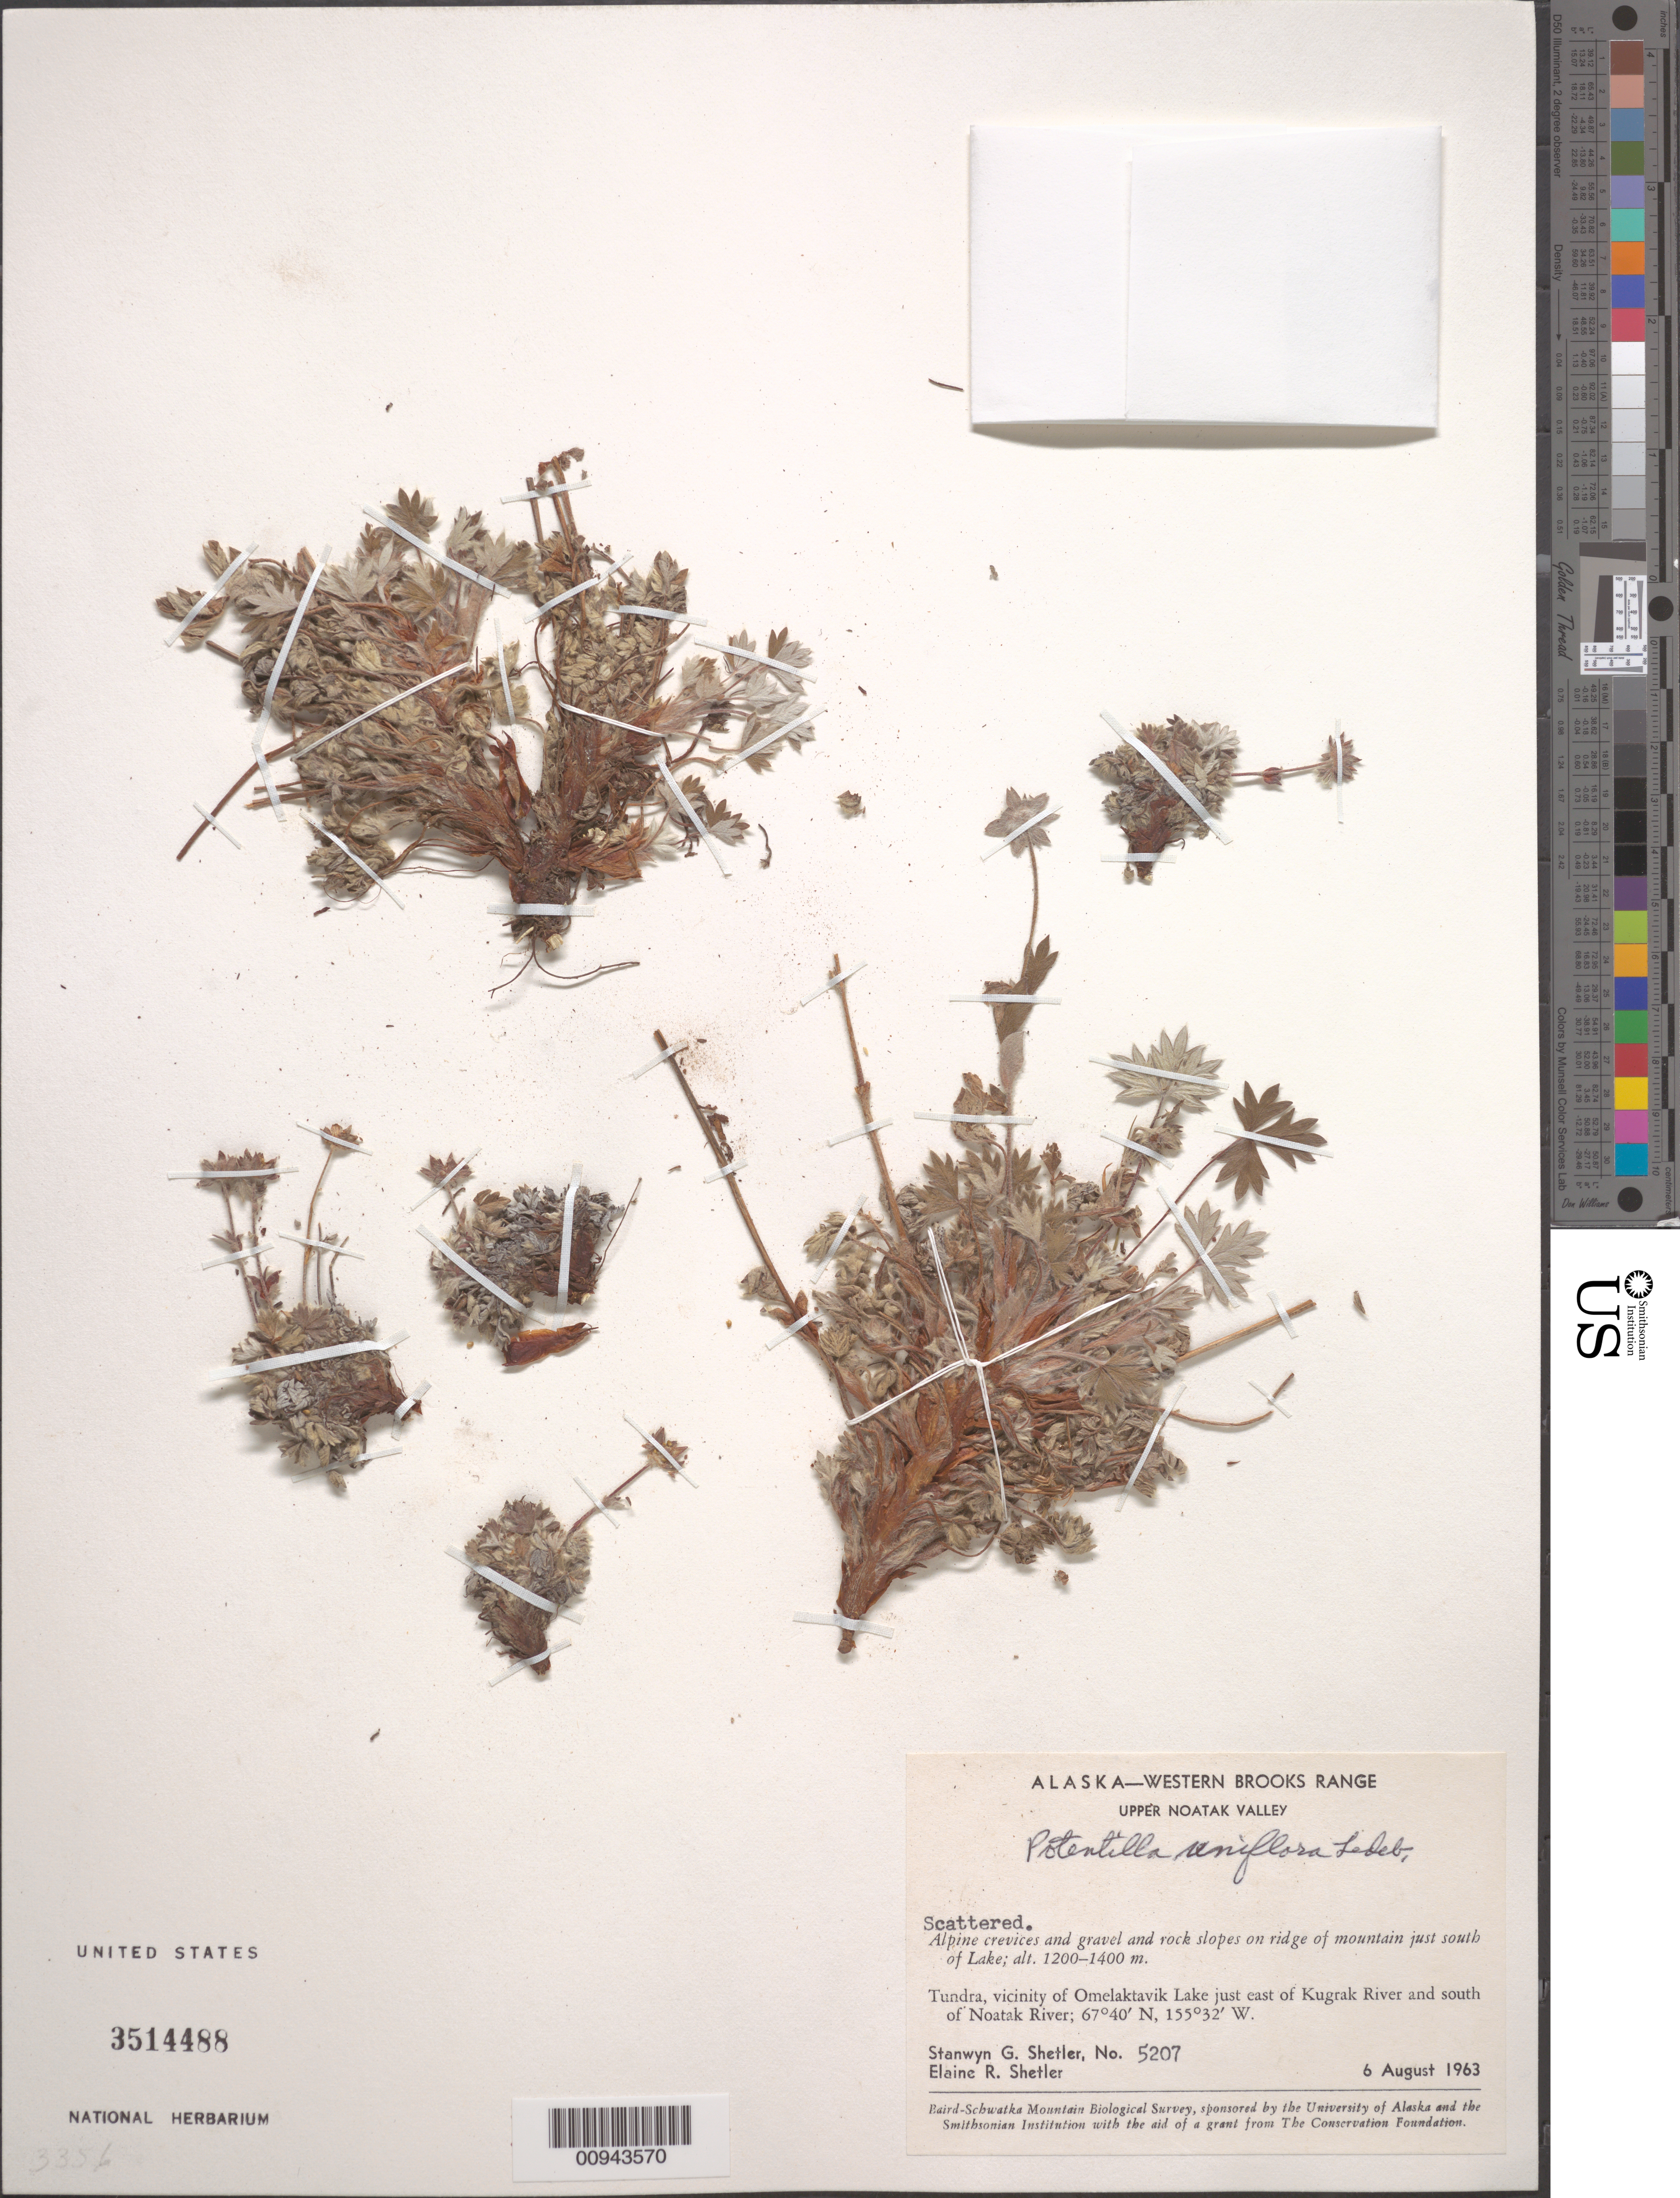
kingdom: Plantae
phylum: Tracheophyta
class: Magnoliopsida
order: Rosales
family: Rosaceae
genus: Potentilla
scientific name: Potentilla uniflora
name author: Ledeb.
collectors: S. Shetler & E. R. Shetler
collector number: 5207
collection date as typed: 06 Aug 1963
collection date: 1963-08-06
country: United States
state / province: Alaska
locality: Vicinity of Omelaktavik Lake just east of Kugrak River and south of Noatak River. Western Brooks Range, Upper Noatak Valley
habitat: Alpine crevices and gravel and rock slopes on ridge of mountain just south of Lake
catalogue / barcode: US 3514488